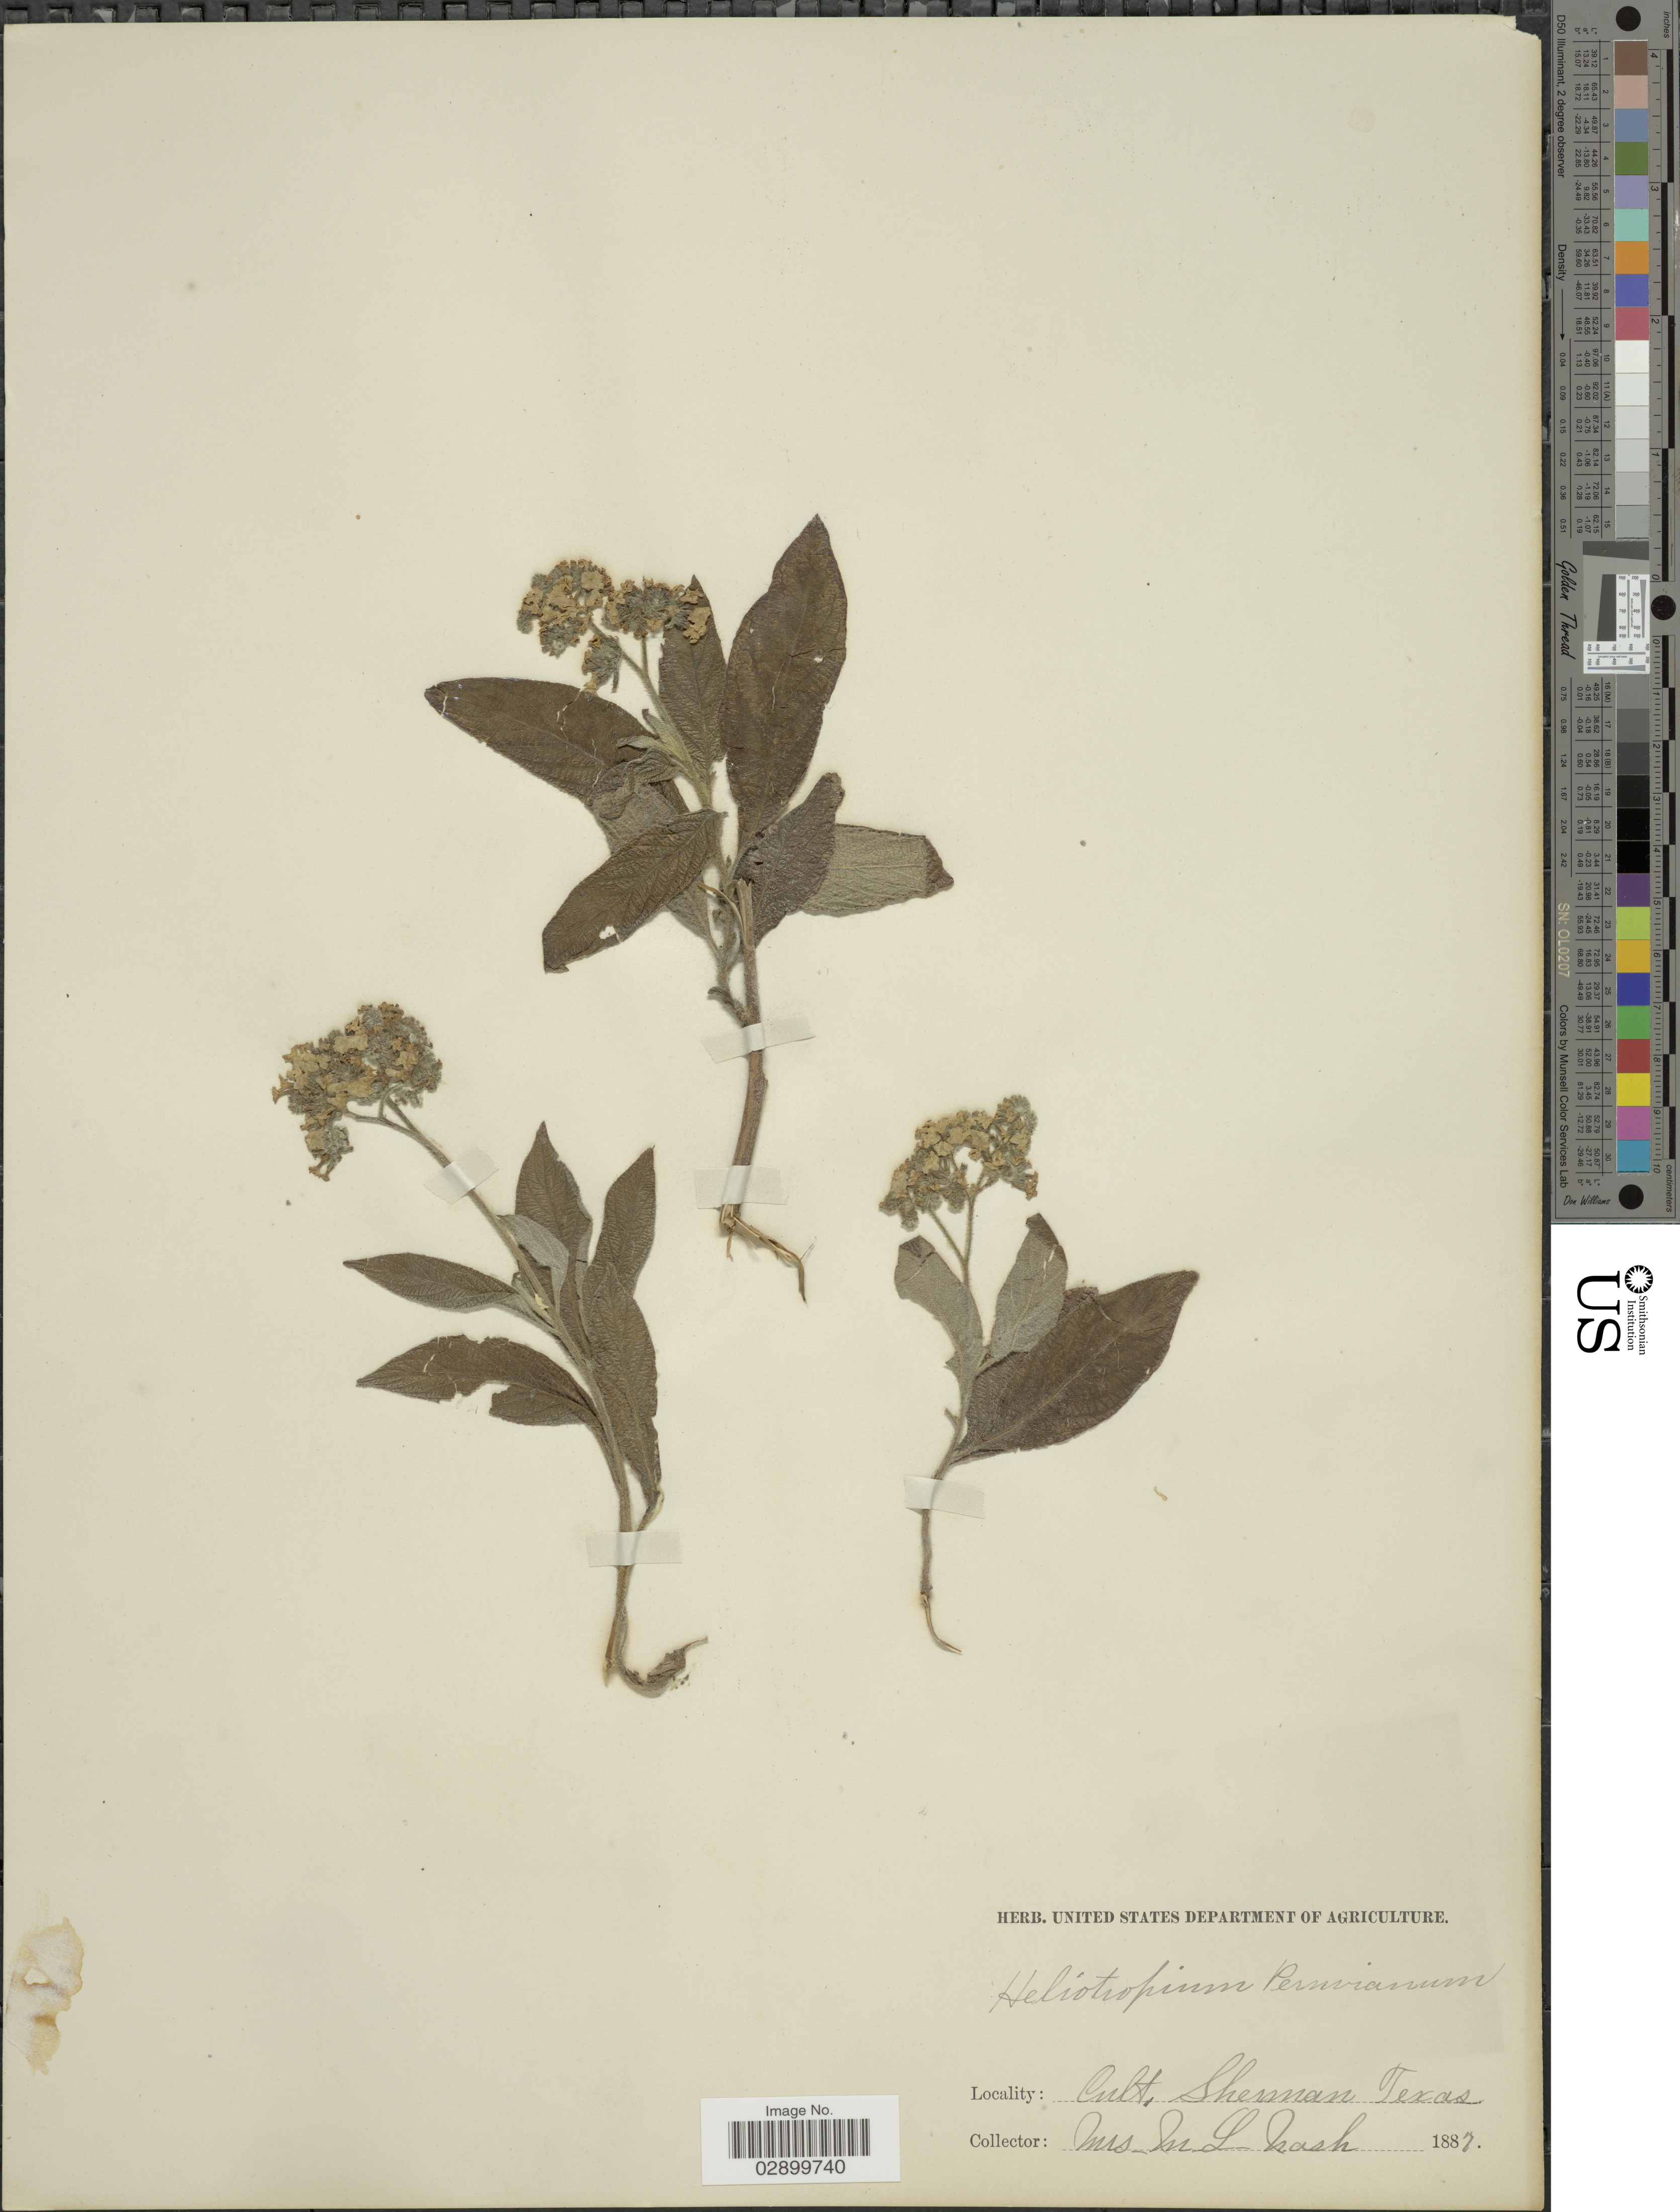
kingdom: Plantae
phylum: Tracheophyta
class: Magnoliopsida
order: Boraginales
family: Heliotropiaceae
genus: Heliotropium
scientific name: Heliotropium peruvianum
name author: L.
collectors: M. L. Nash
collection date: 1887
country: United States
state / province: Texas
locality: Shennan.